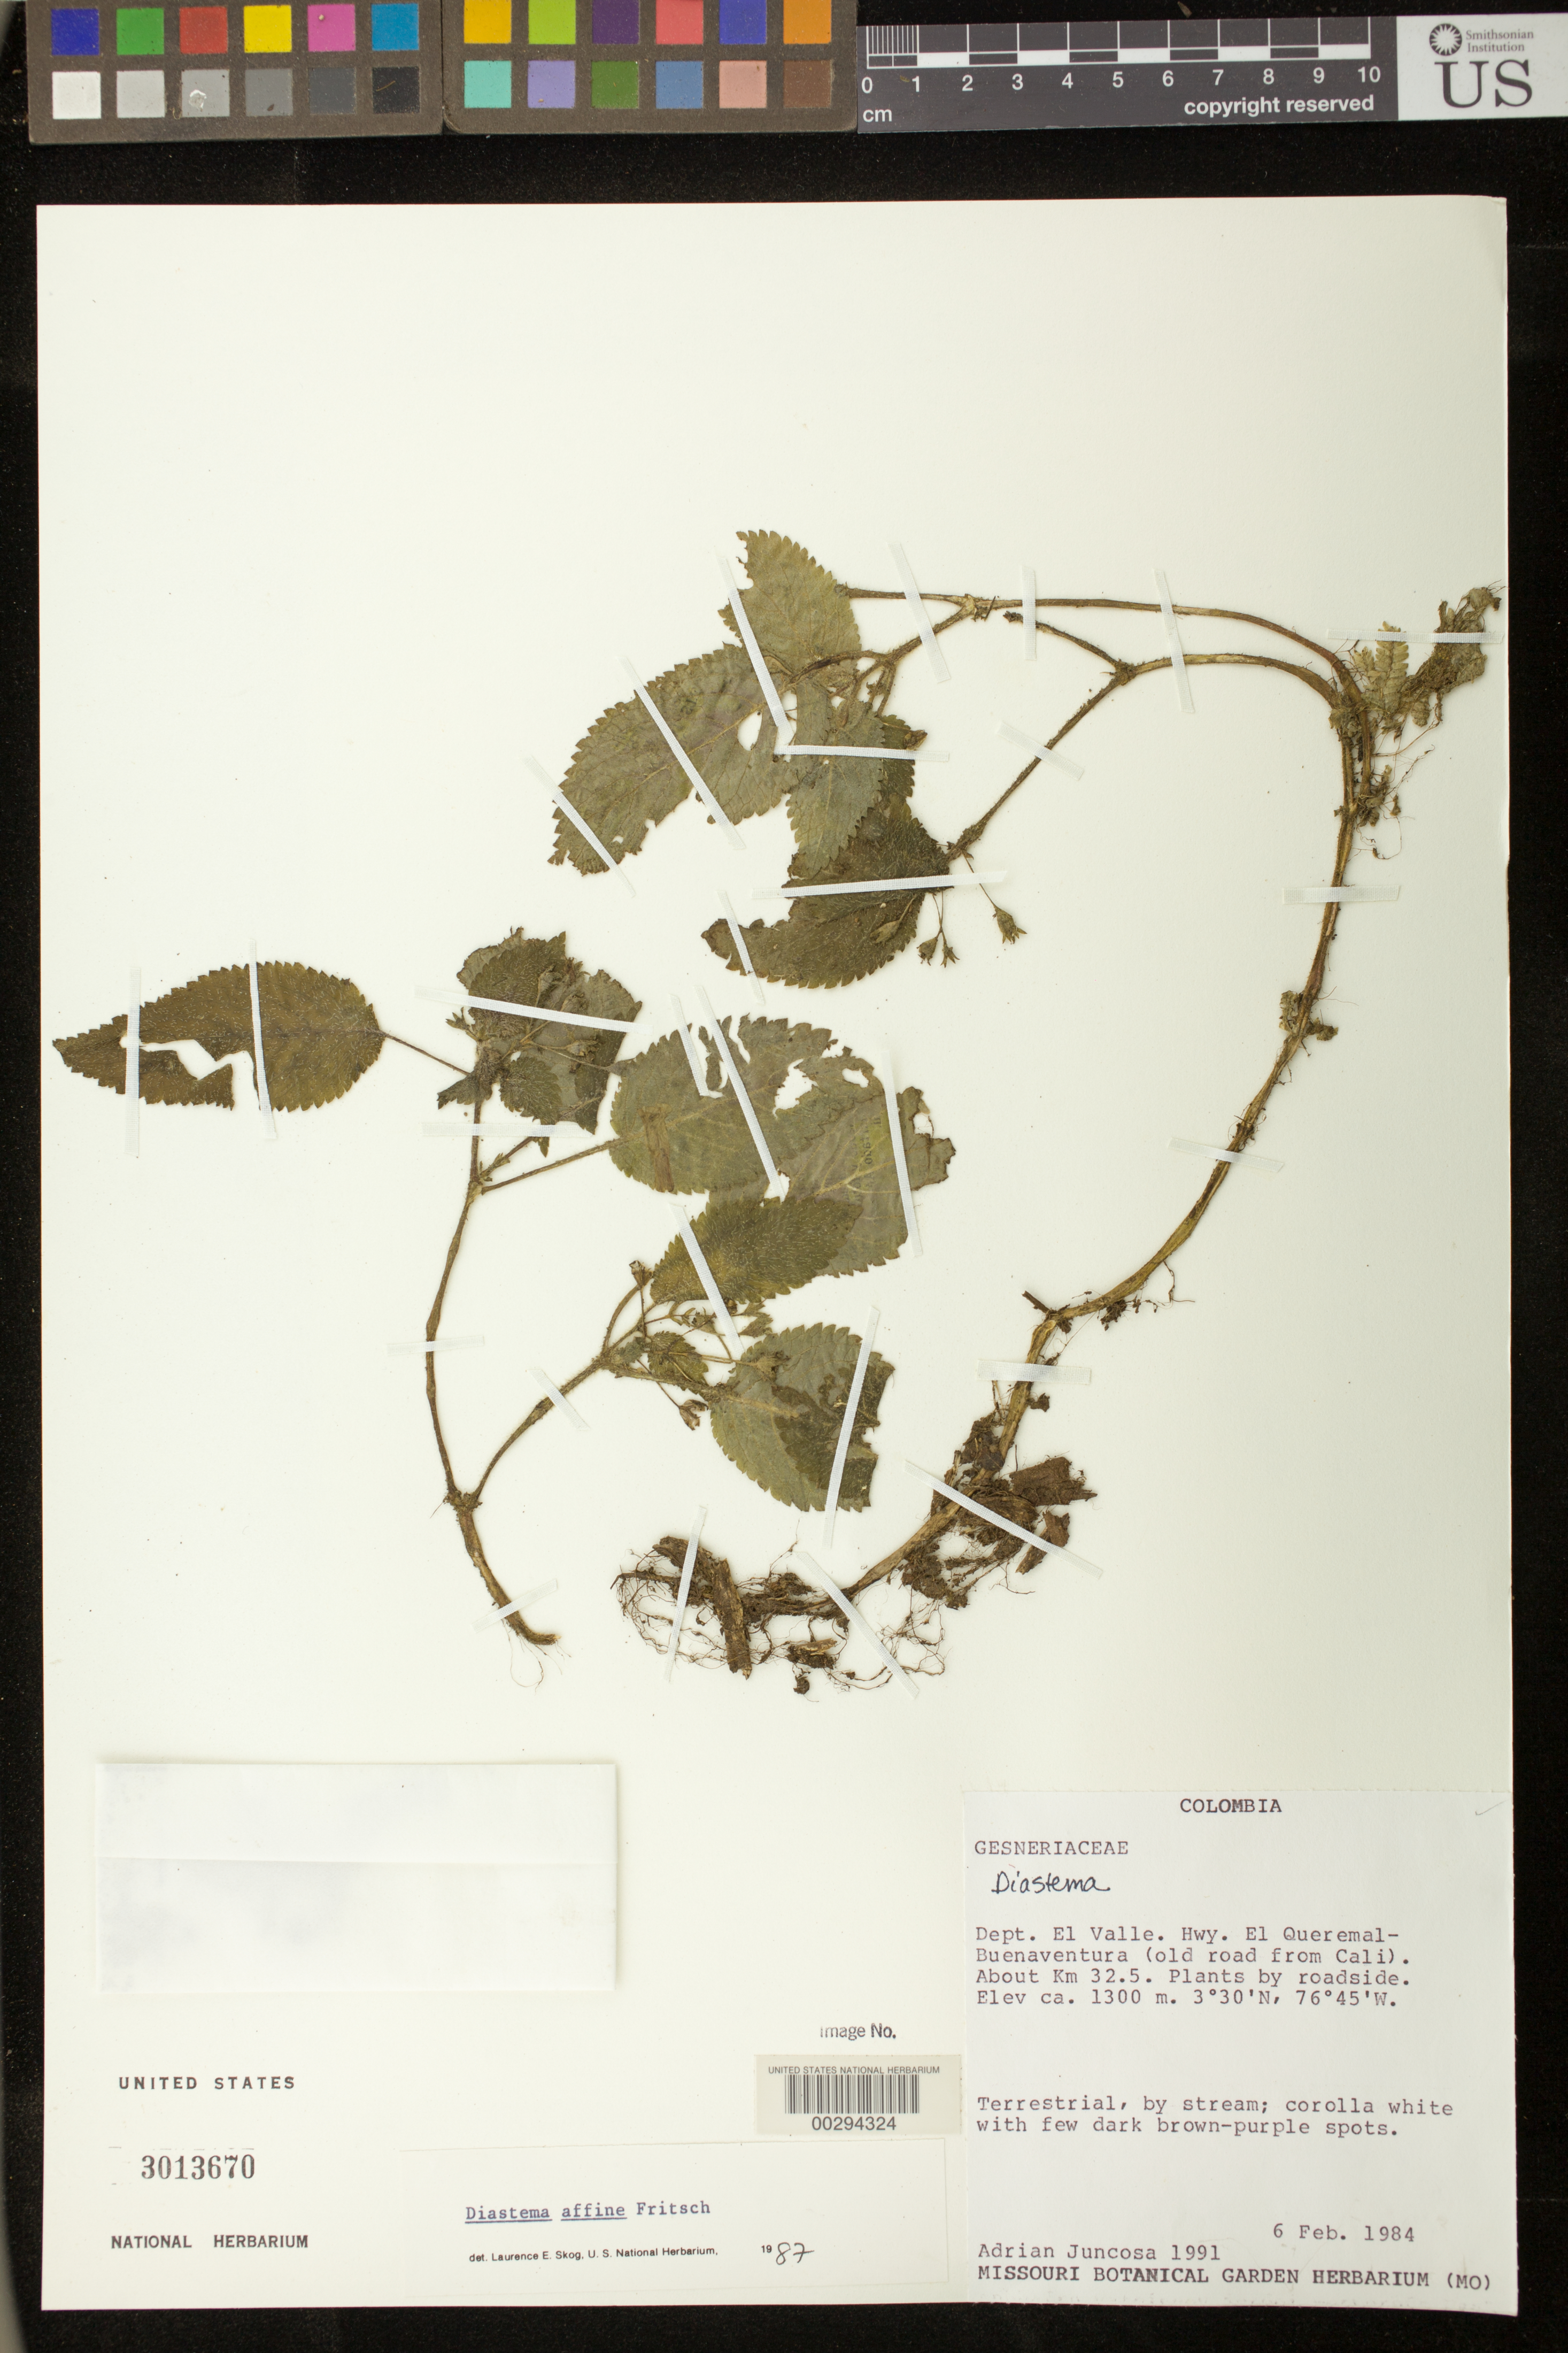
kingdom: Plantae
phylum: Tracheophyta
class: Magnoliopsida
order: Lamiales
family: Gesneriaceae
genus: Diastema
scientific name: Diastema affine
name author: Fritsch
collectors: A. Juncosa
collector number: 1991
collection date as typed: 06 Feb 1984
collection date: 1984-02-06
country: Colombia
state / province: Valle del Cauca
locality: Hwy El Queremal-Buenaventura (old road from Cali), about km 32.5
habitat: Roadside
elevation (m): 1300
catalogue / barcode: US 3013670